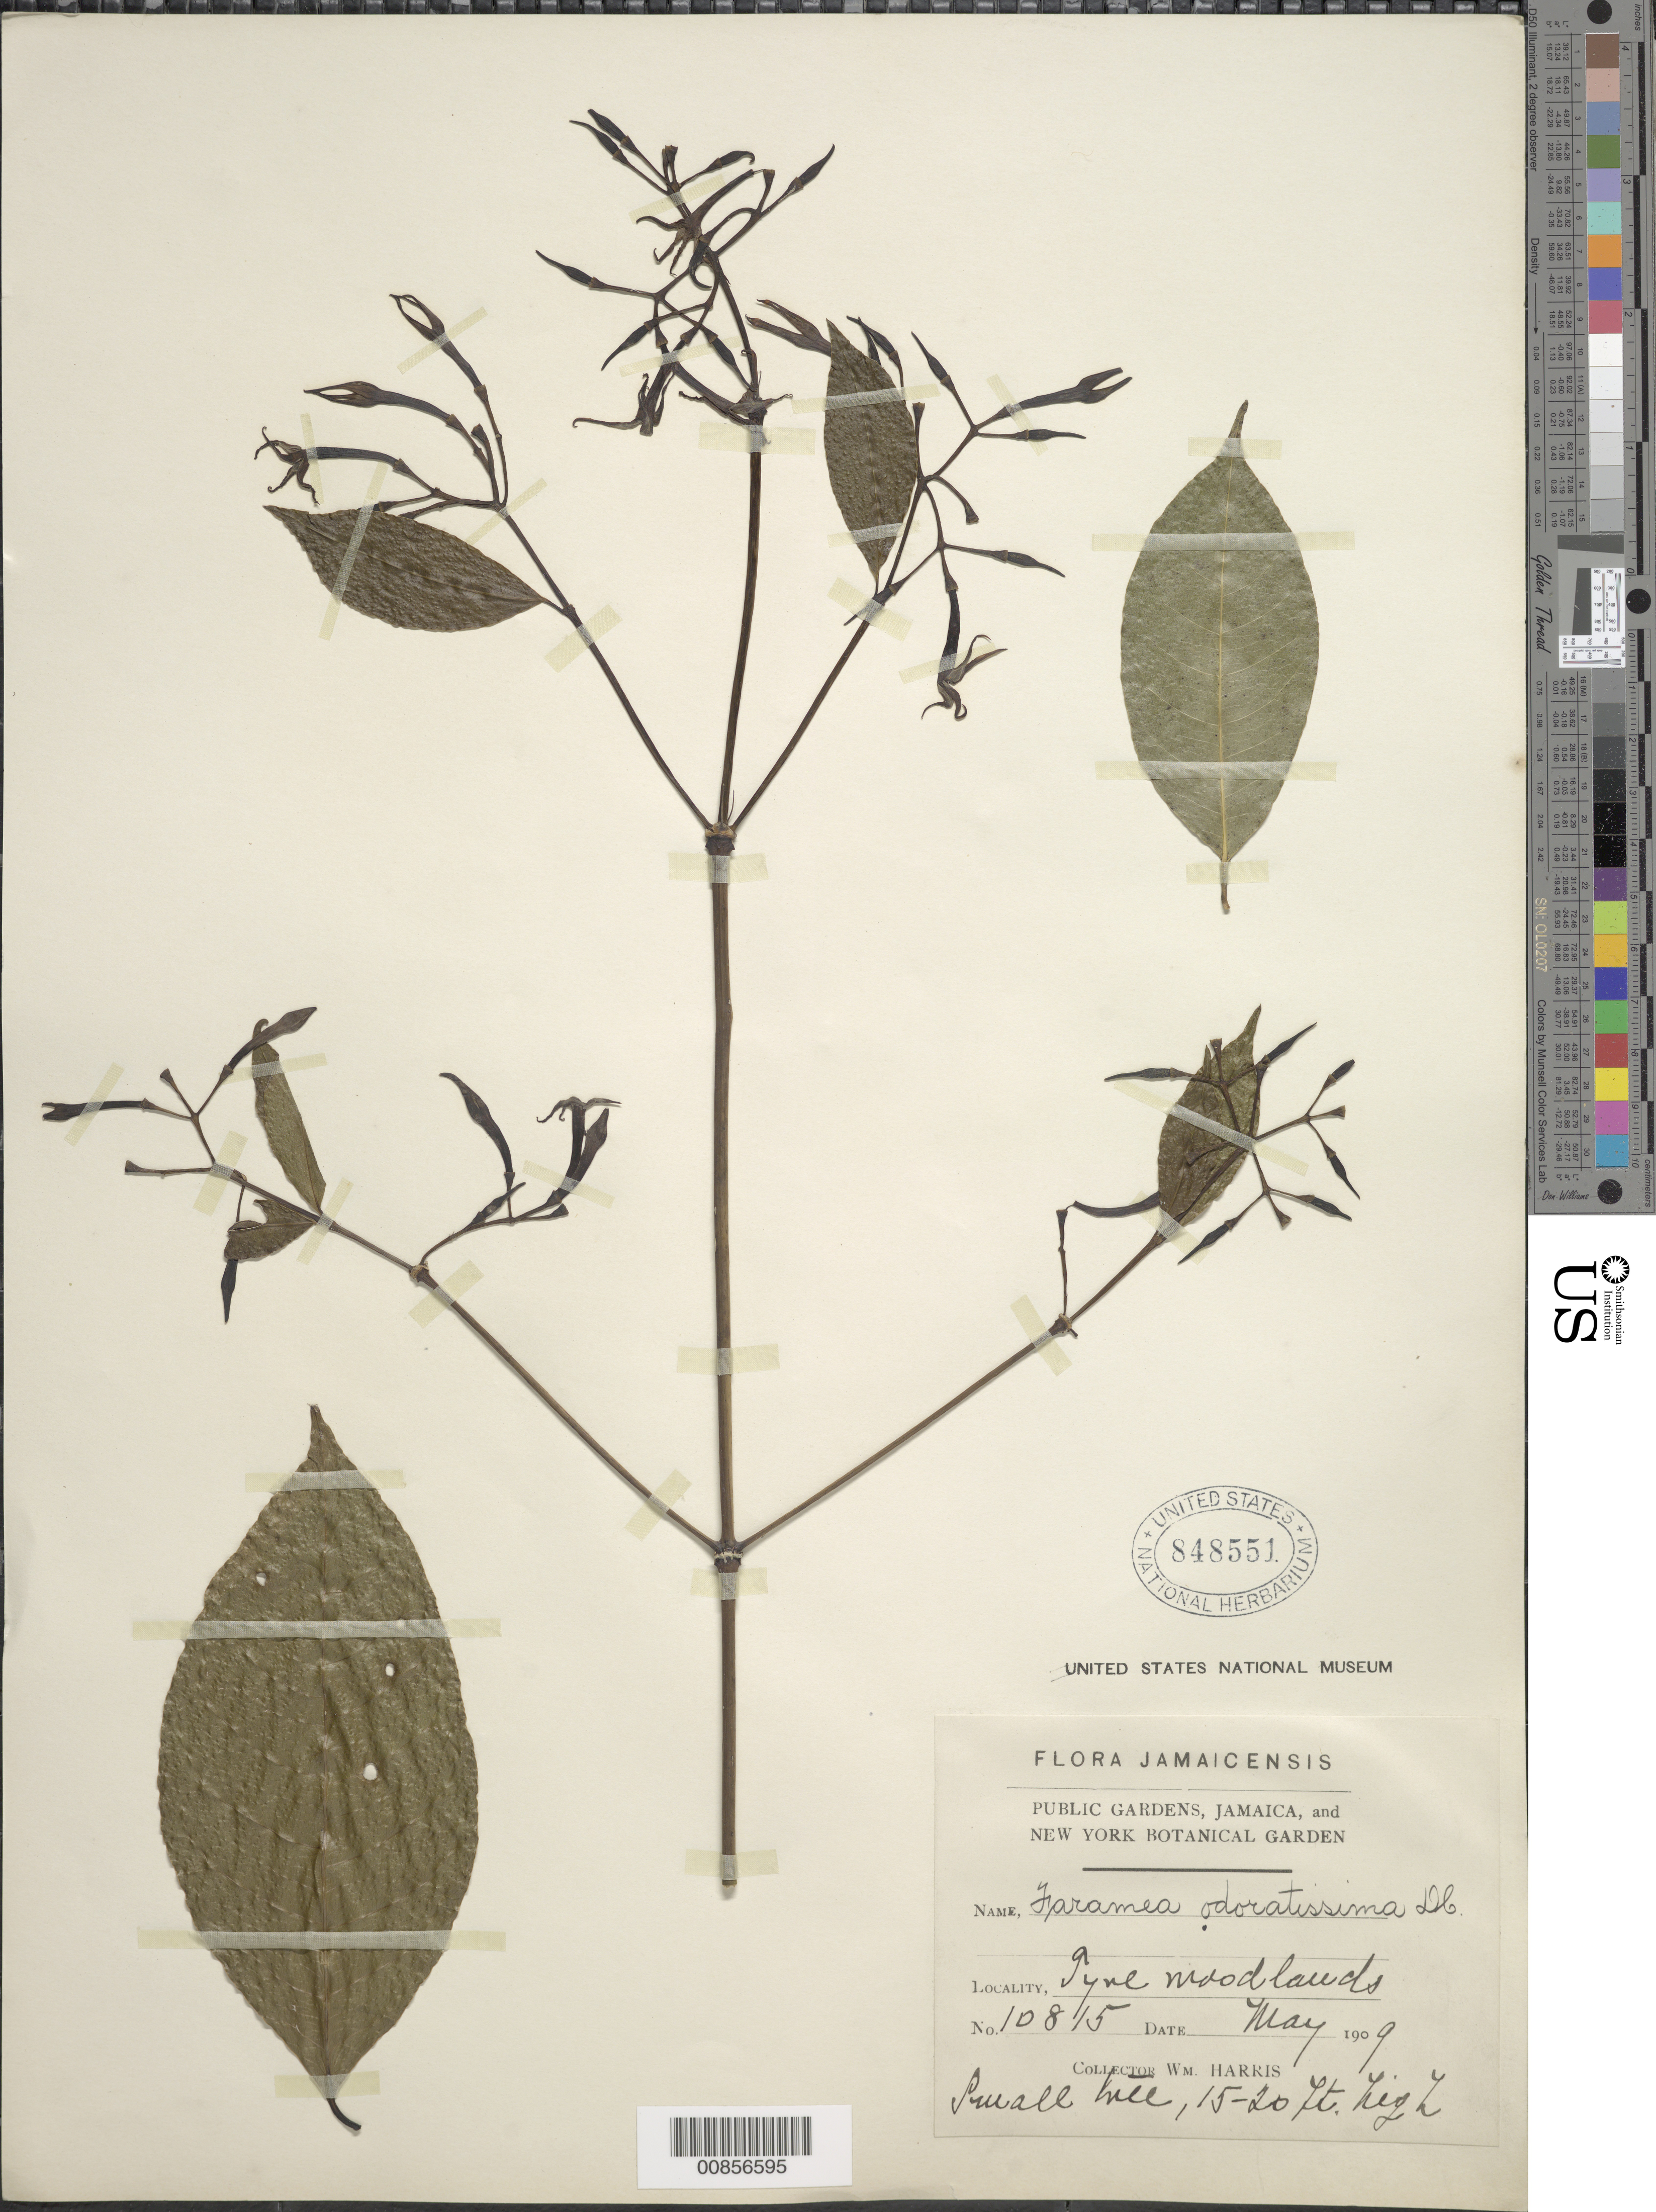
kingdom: Plantae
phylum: Tracheophyta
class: Magnoliopsida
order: Gentianales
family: Rubiaceae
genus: Faramea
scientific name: Faramea occidentalis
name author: (L.) A. Rich.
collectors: W. H. Harris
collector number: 10815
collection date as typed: May 1909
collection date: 1909-05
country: Jamaica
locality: Tyne woodlands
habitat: Woodlands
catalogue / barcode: US 848551